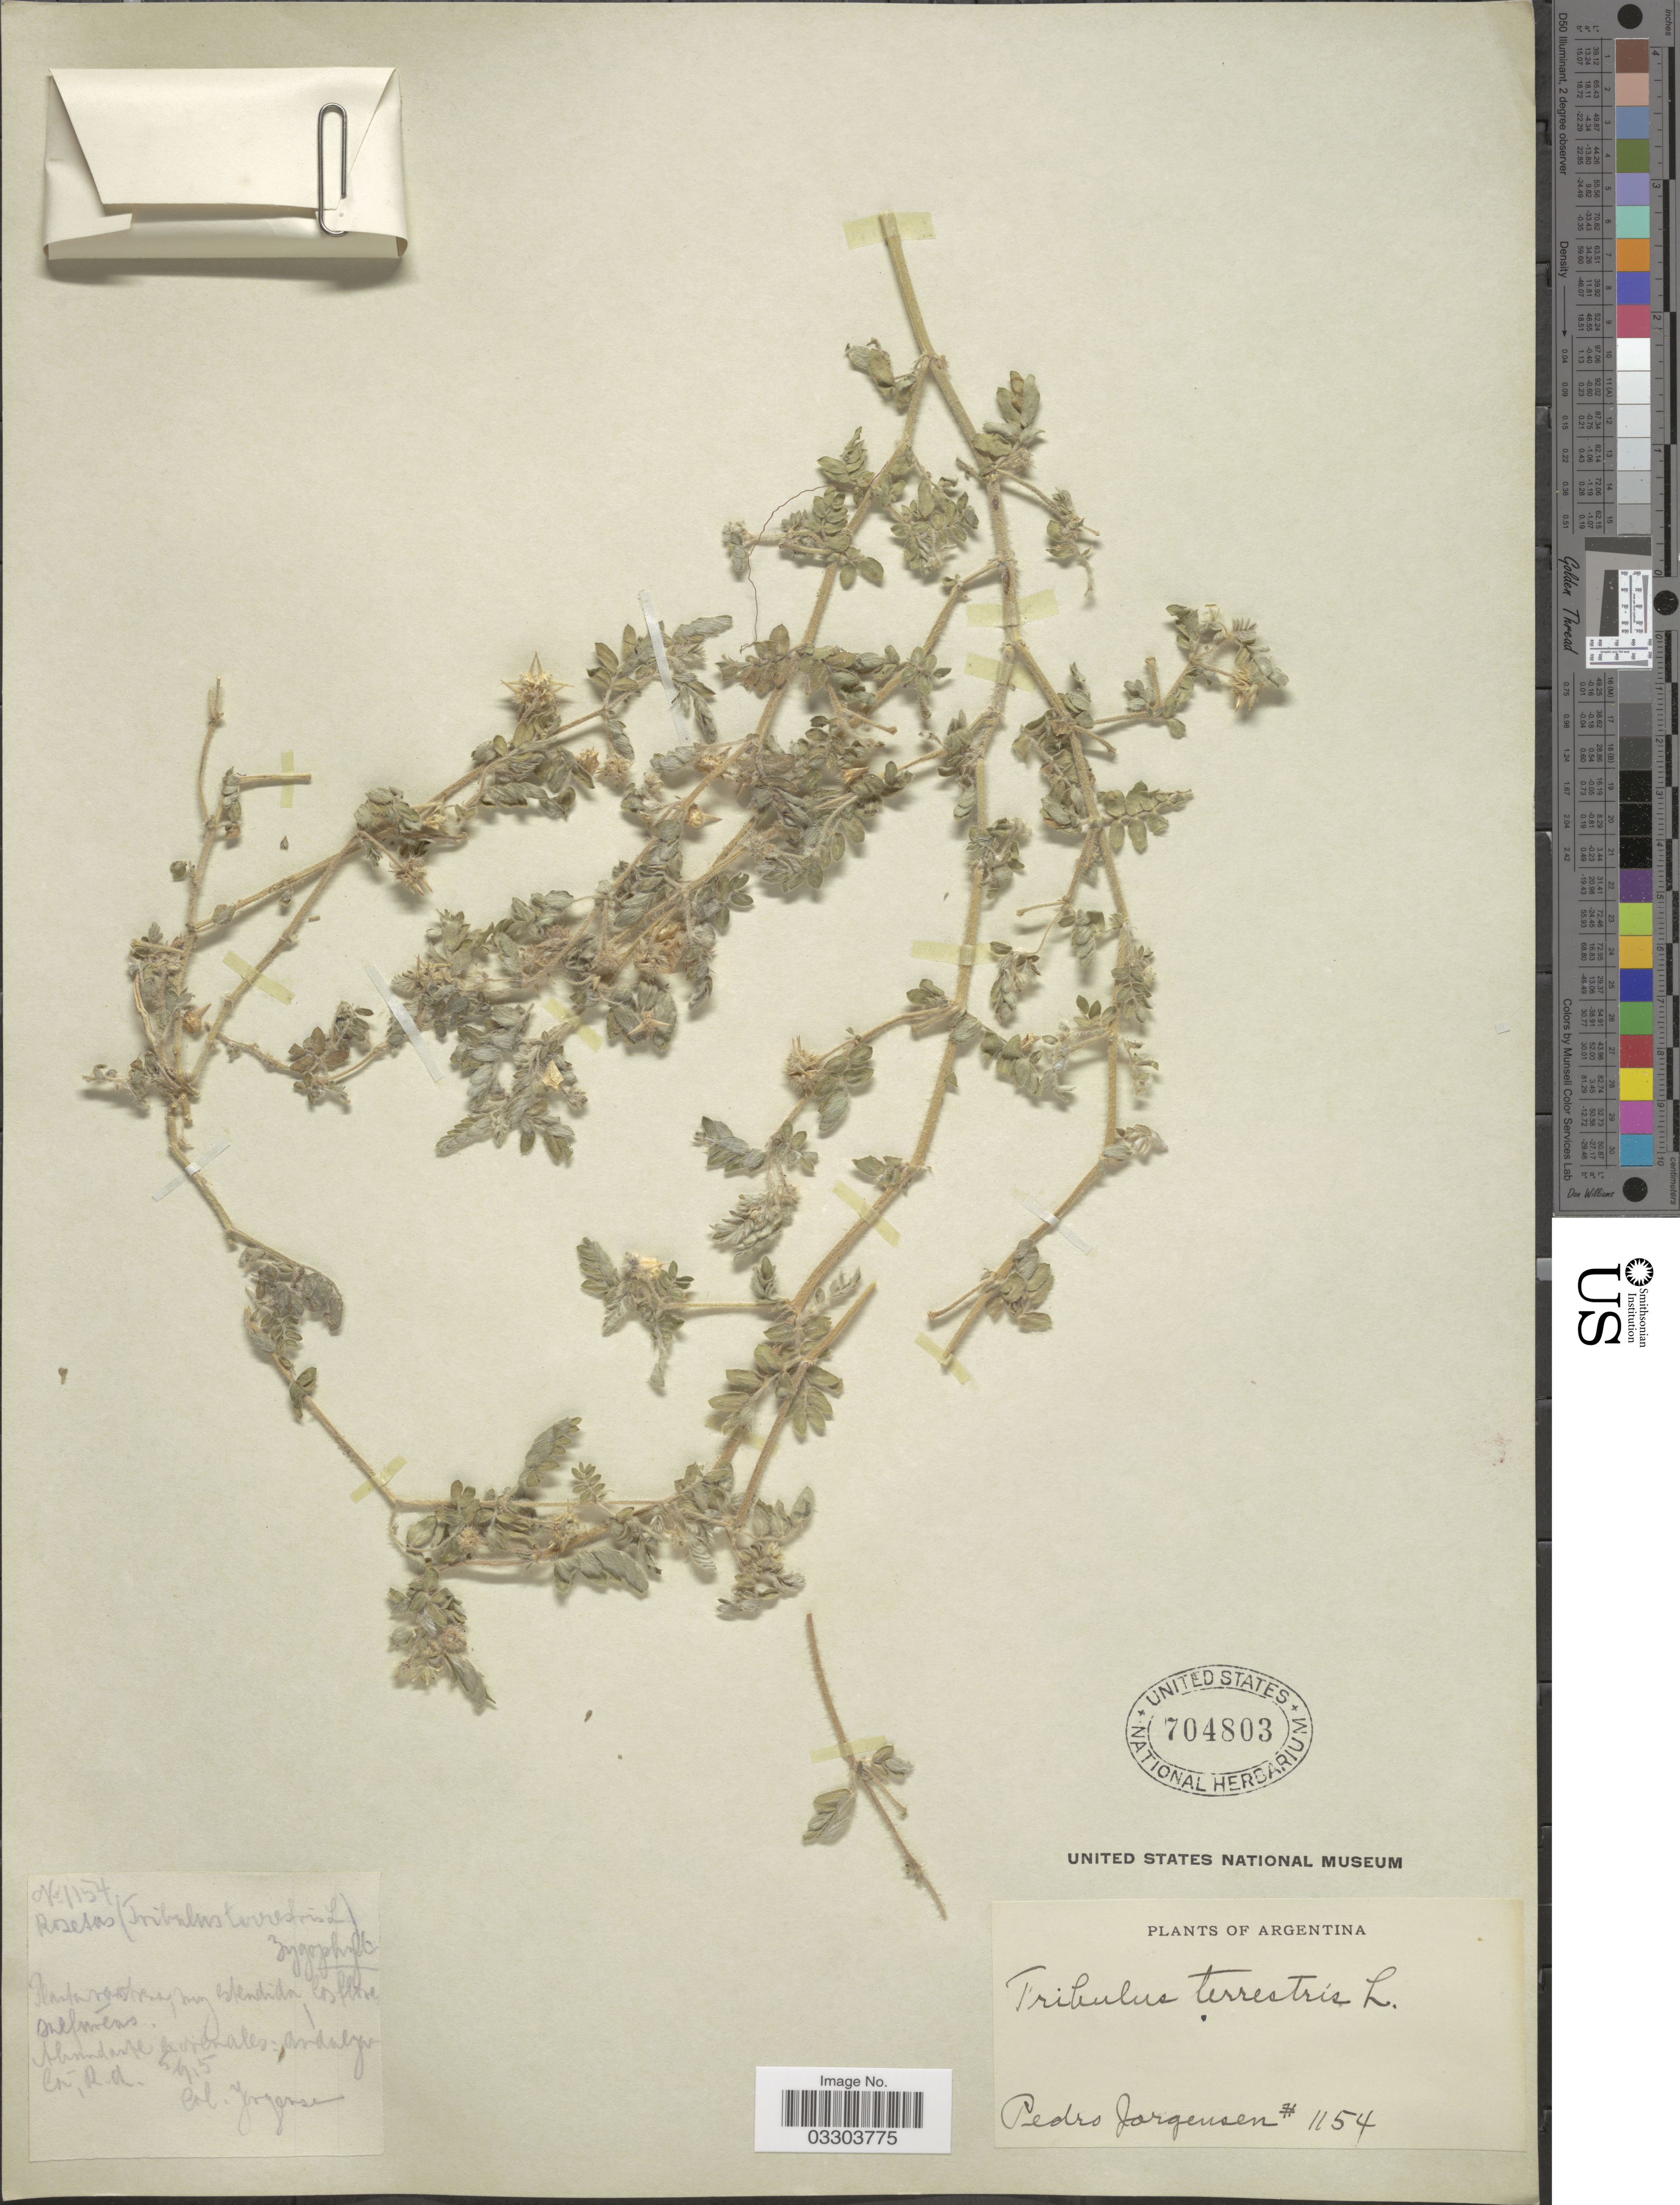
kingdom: Plantae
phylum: Tracheophyta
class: Magnoliopsida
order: Zygophyllales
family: Zygophyllaceae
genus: Tribulus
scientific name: Tribulus terrestris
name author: L.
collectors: P. Jörgensen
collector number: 1154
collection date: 1915-05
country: Argentina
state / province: Catamarca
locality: Andalgalá, R. A.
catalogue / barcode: US 704803